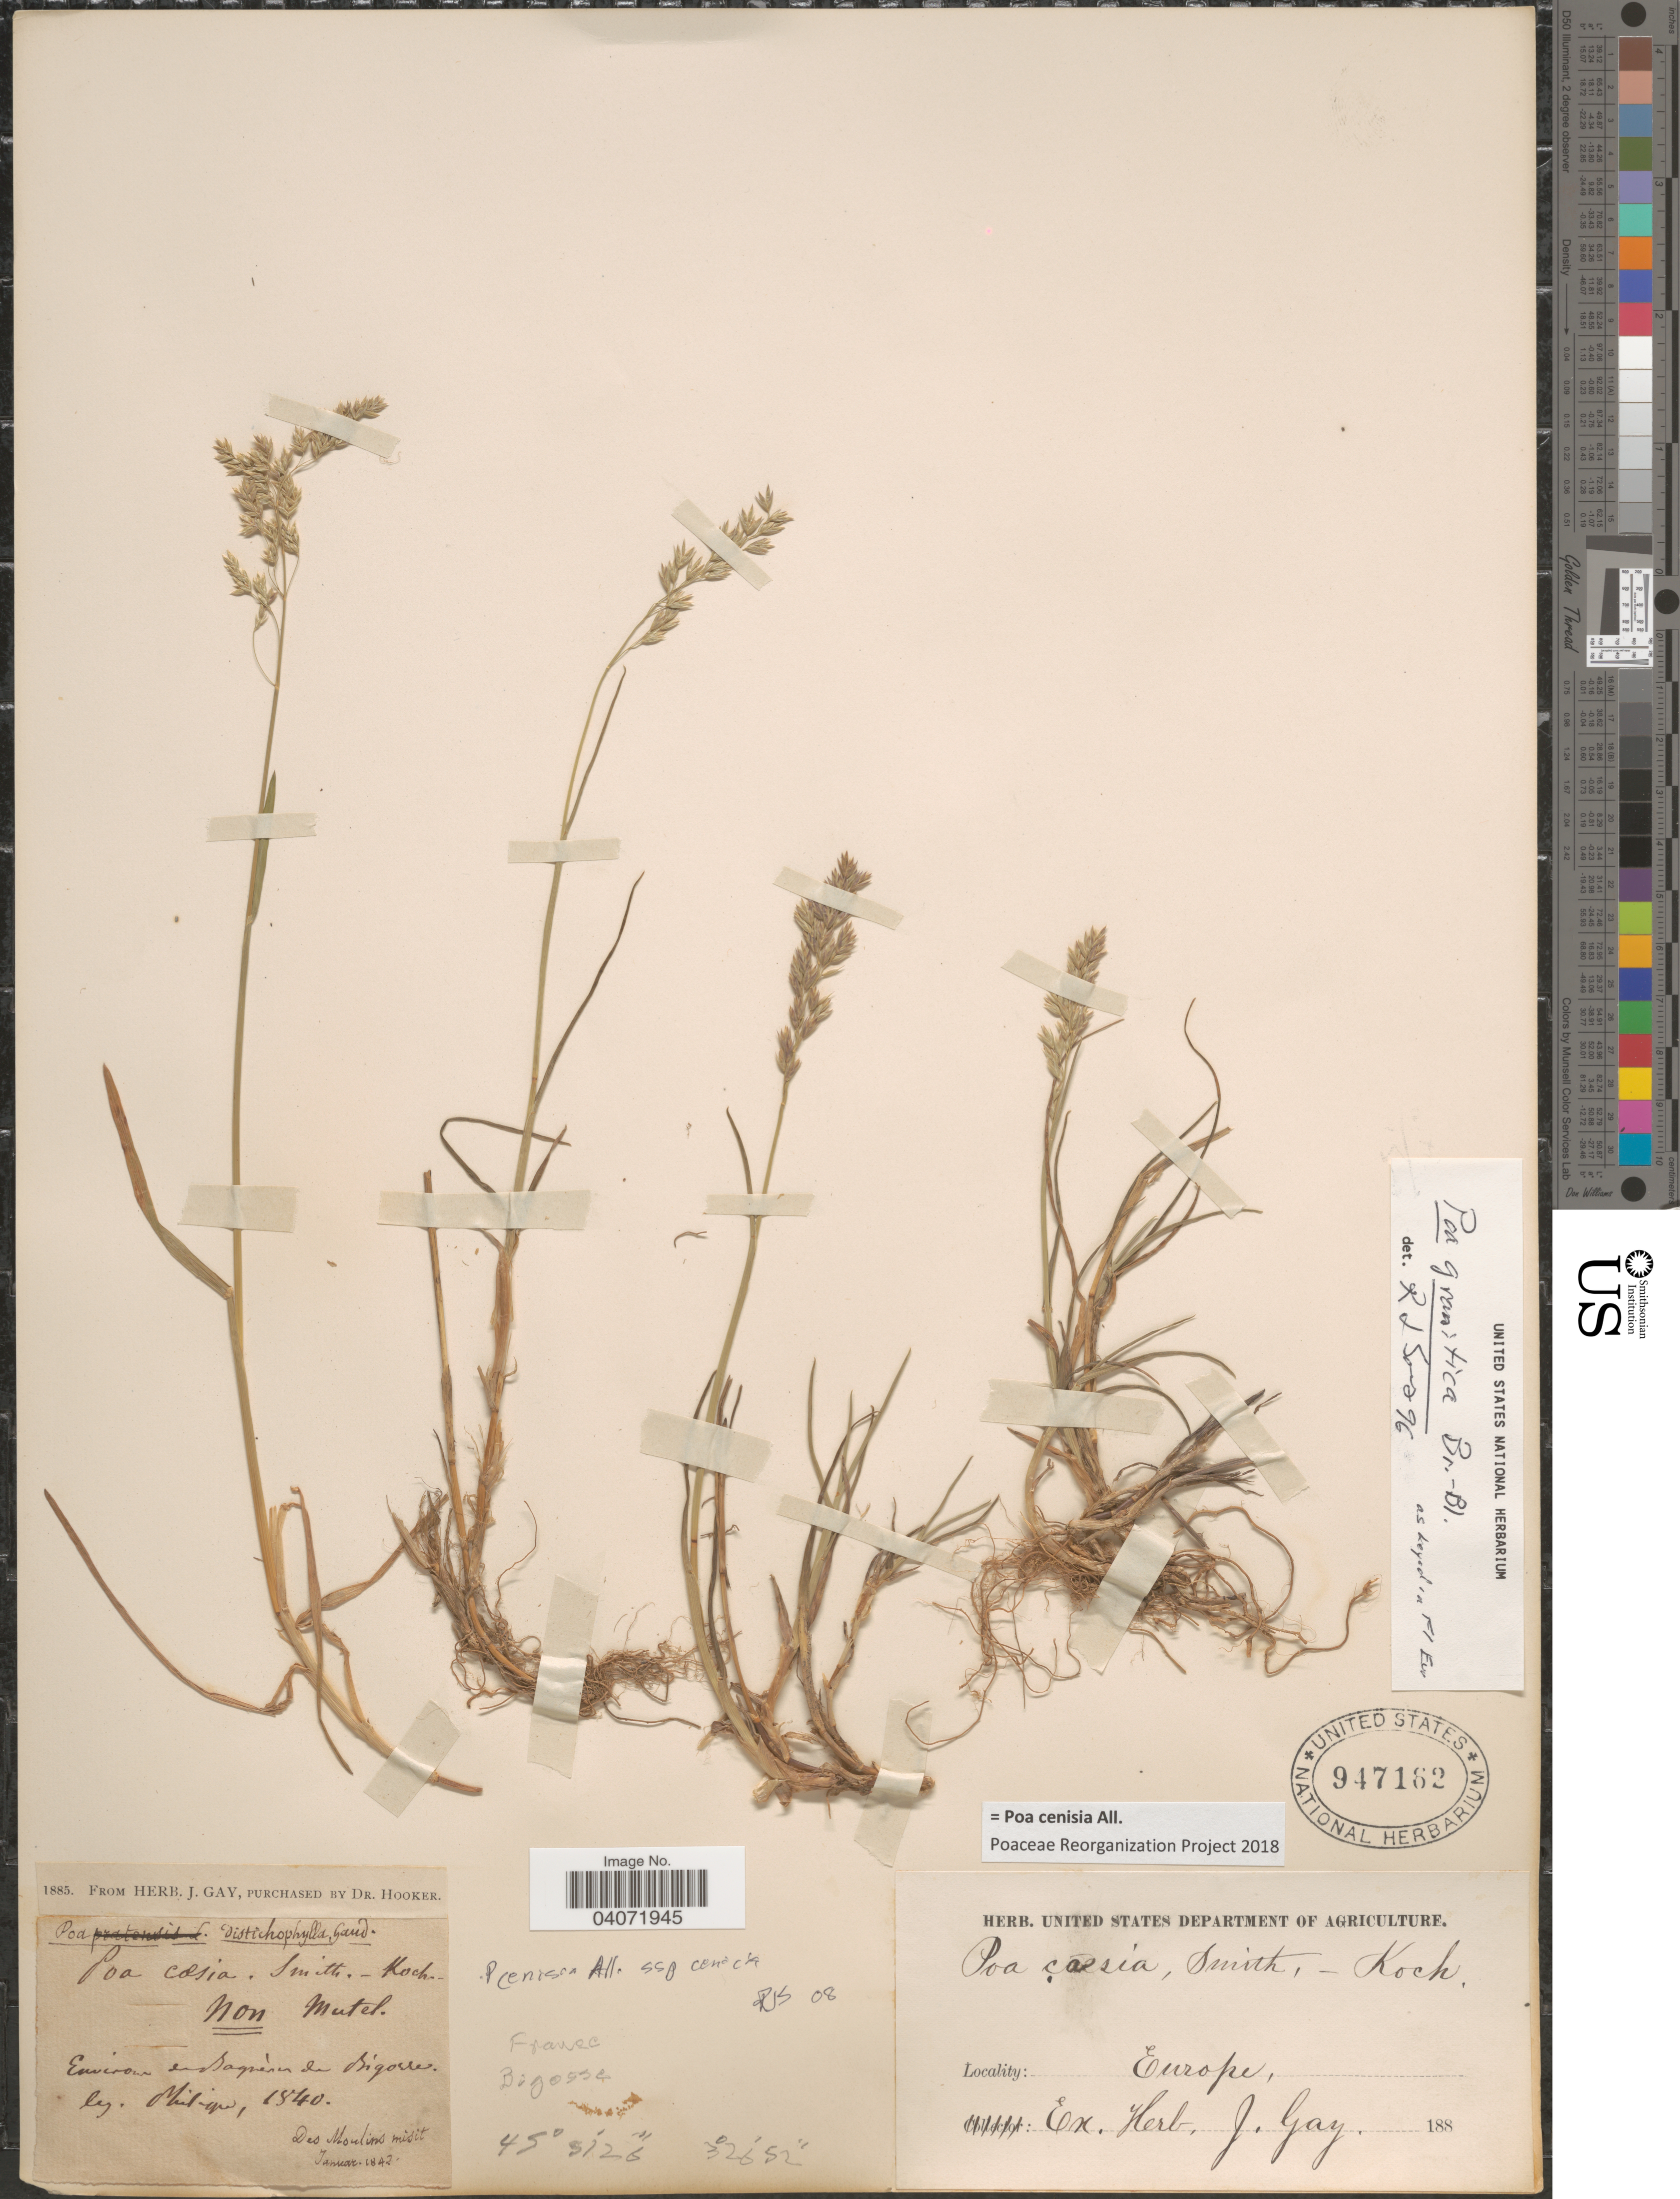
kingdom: Plantae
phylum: Tracheophyta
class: Liliopsida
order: Poales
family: Poaceae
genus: Poa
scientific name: Poa cenisia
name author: All.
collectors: Mulique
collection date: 1840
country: France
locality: Environ en Bagnères de Bigorre.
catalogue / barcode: US 947162